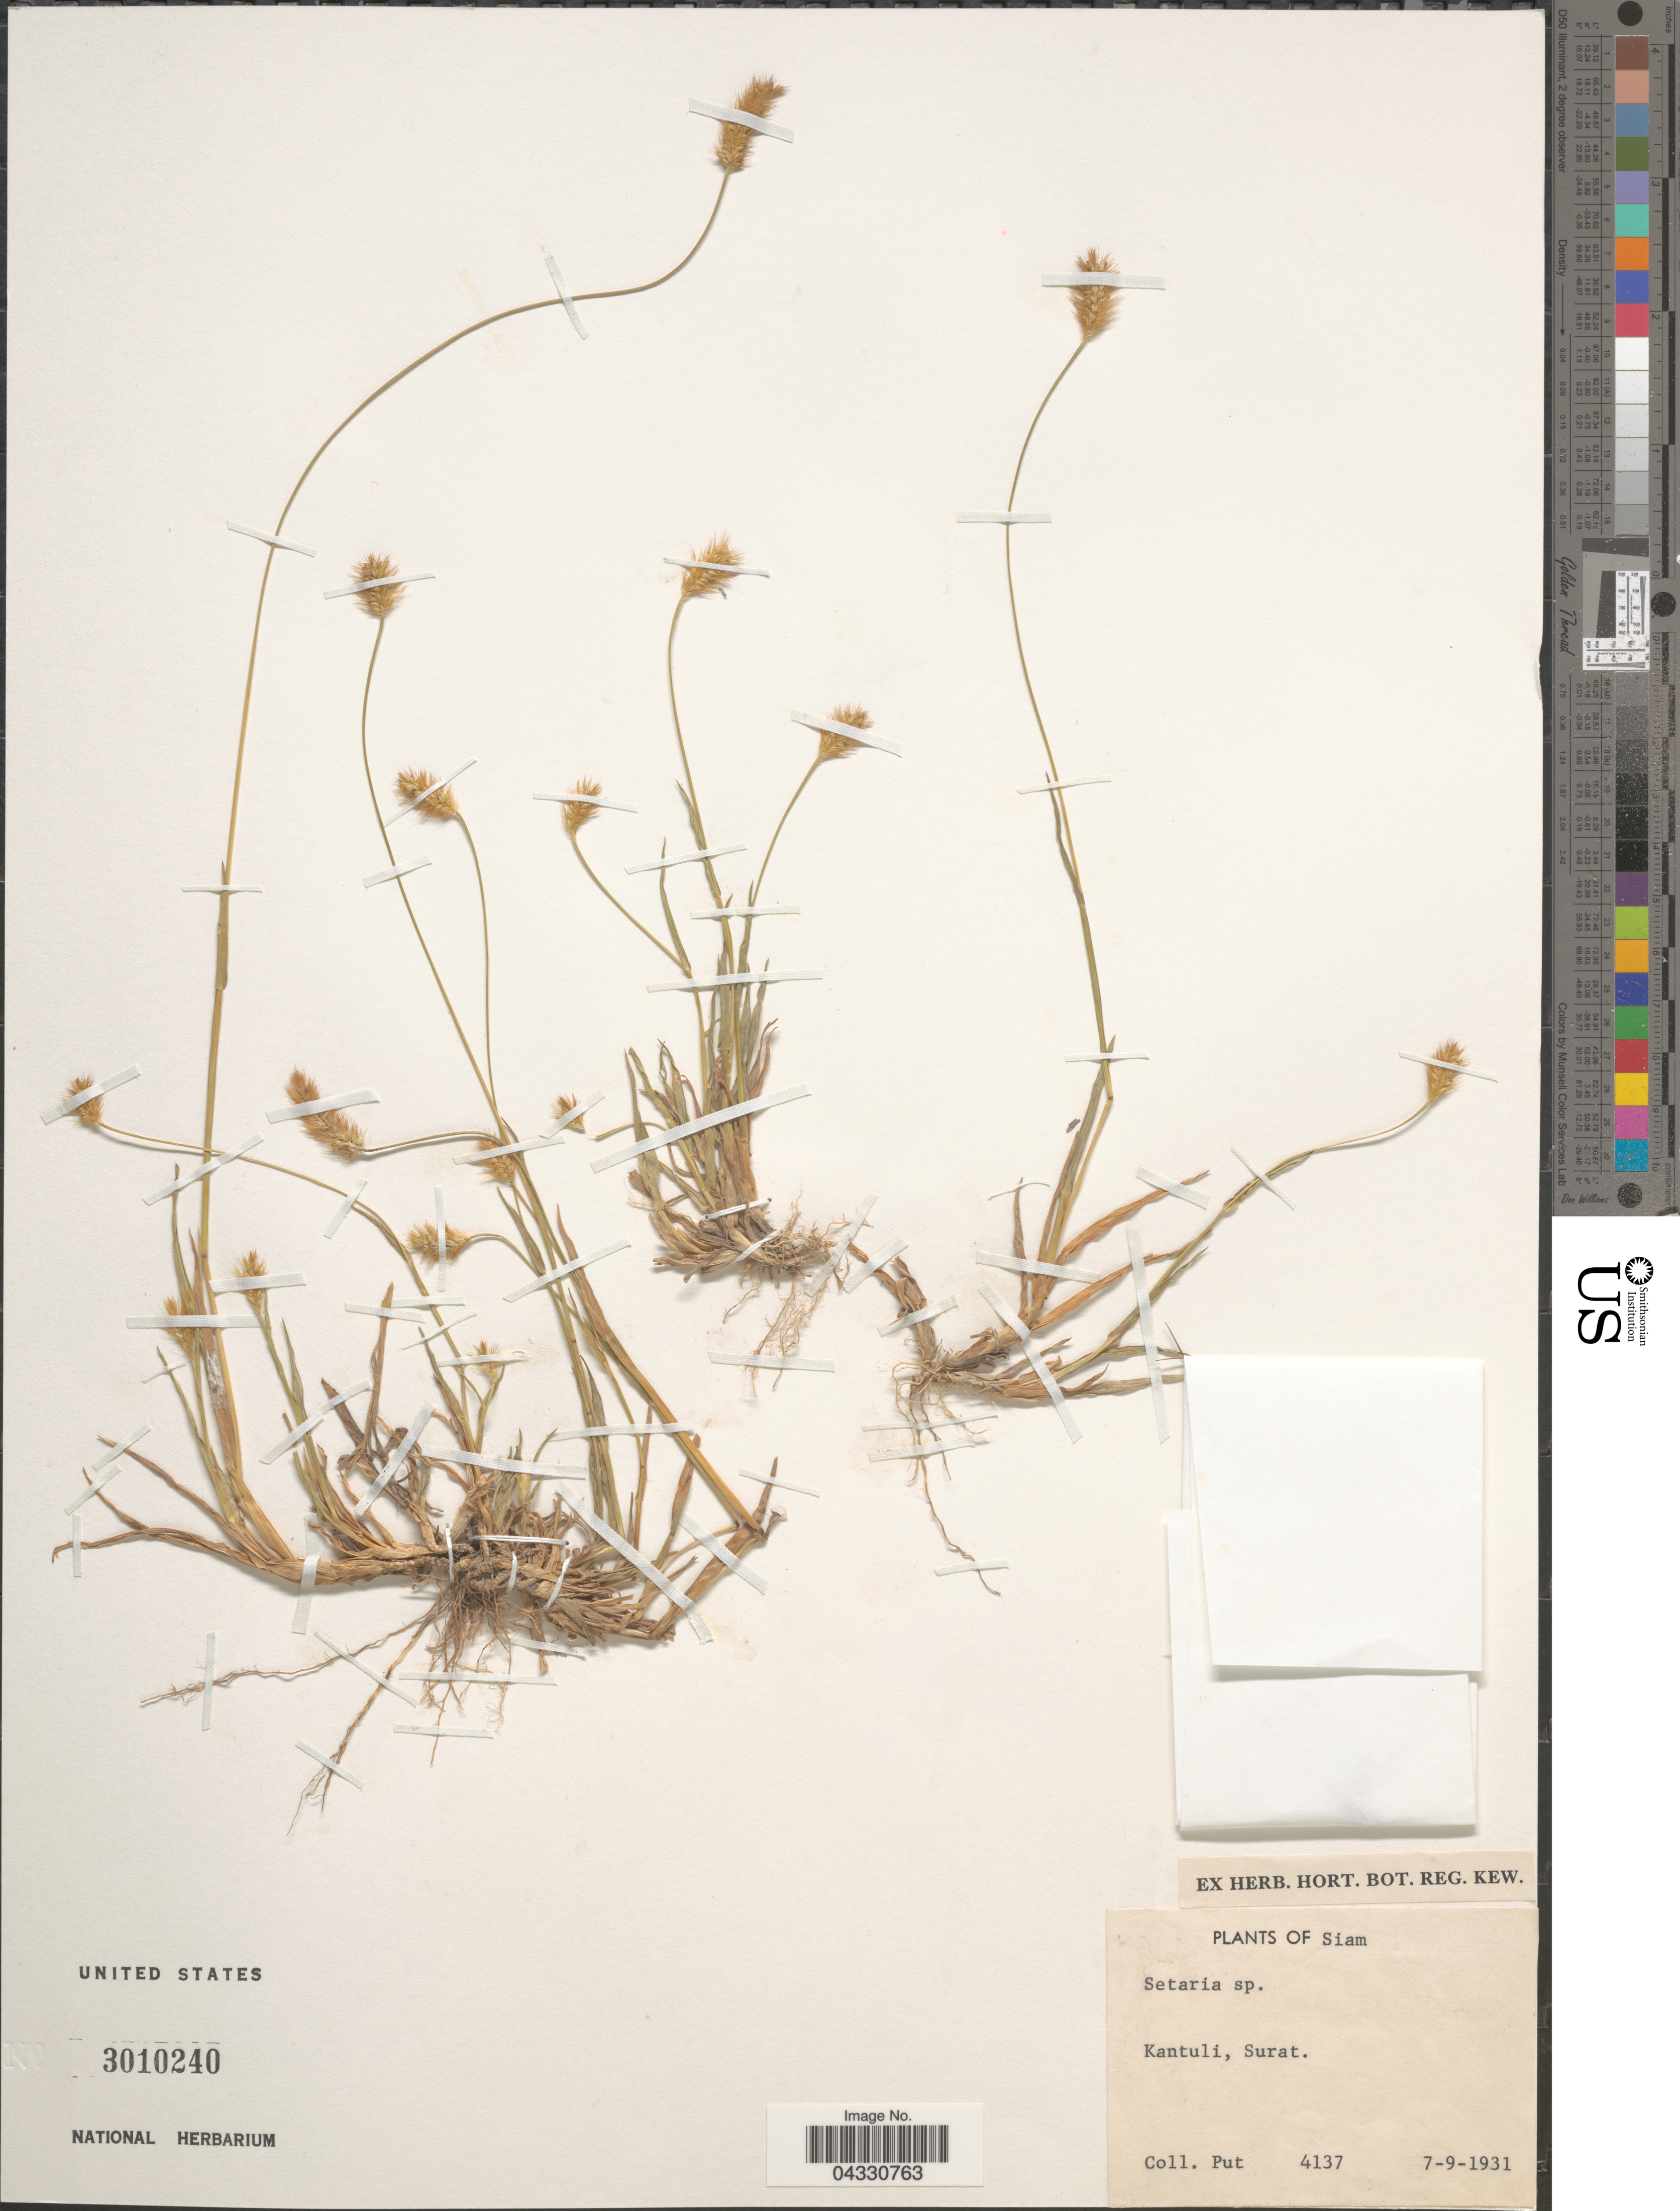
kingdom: Plantae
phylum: Tracheophyta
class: Liliopsida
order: Poales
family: Poaceae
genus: Setaria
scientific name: Setaria sp.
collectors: -. Put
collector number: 4137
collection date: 1931-09-07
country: Thailand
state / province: Surat Thani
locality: Siam. Kantuli, Surat.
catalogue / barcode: US 3010240